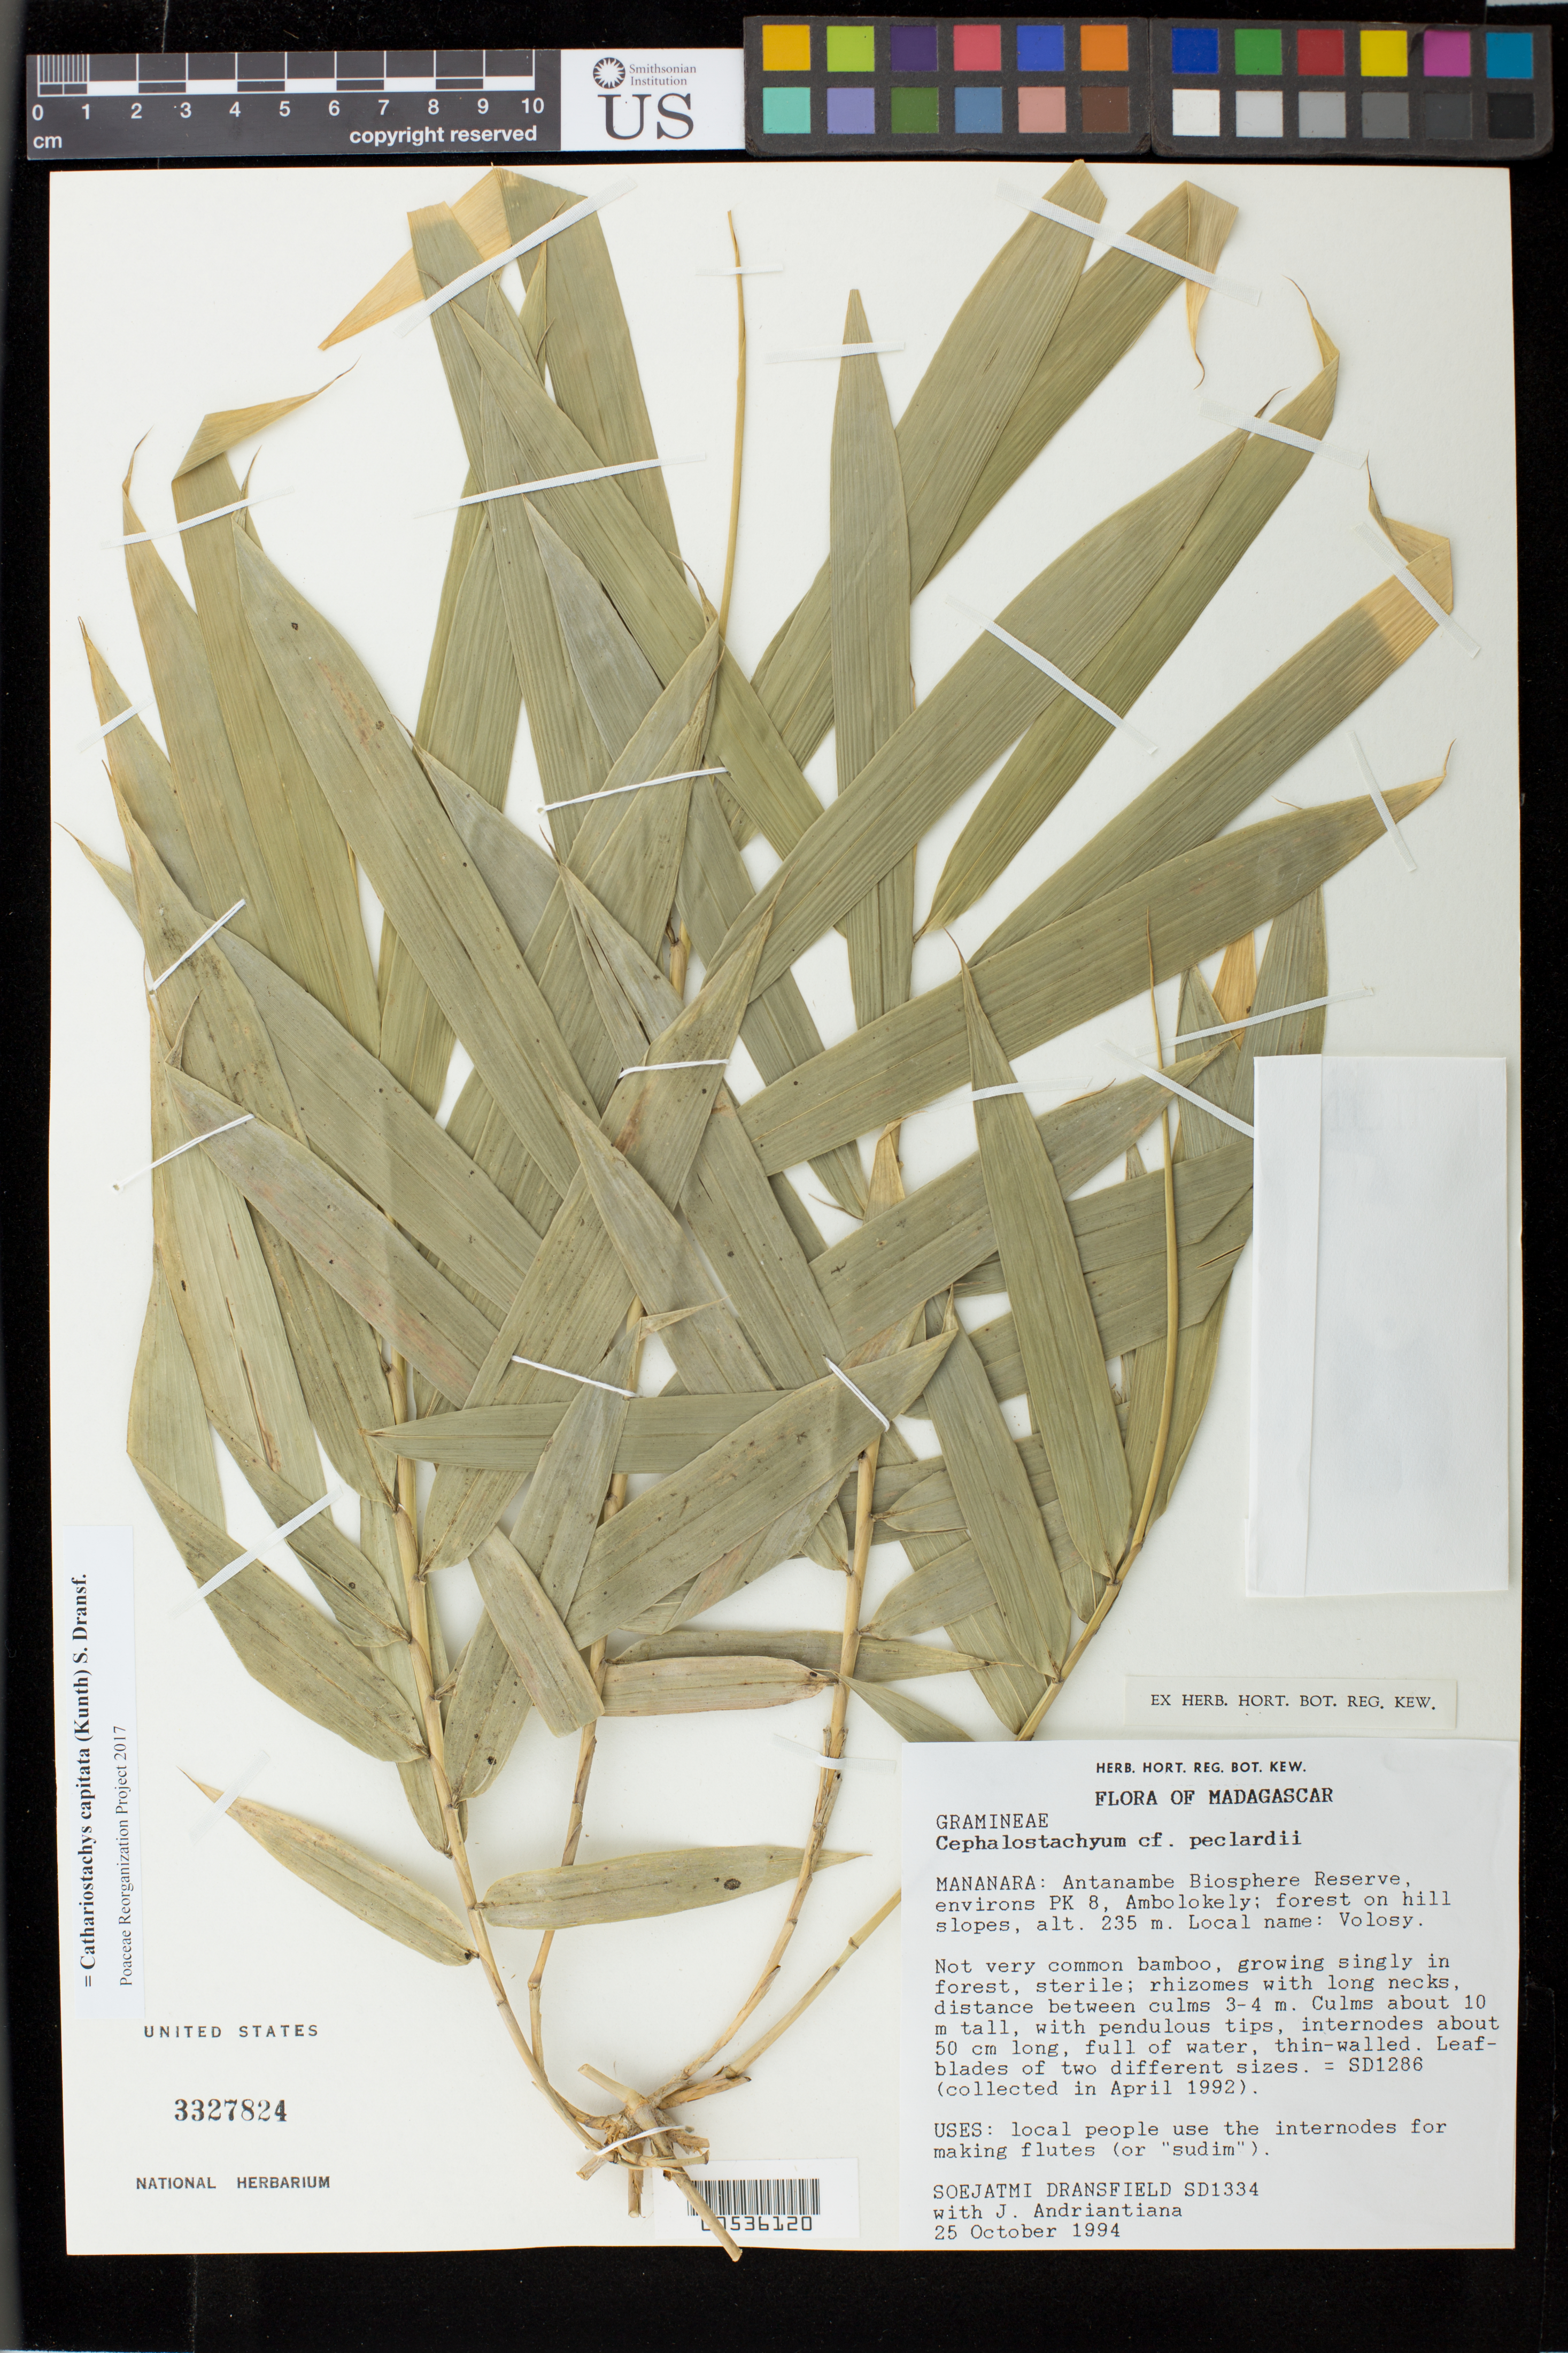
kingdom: Plantae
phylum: Tracheophyta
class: Liliopsida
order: Poales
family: Poaceae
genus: Cathariostachys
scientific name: Cathariostachys capitata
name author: (Kunth) S. Dransf.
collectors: S. Dransfield & J. Andriantiana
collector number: SD 1334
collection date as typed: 25 Oct 1994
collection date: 1994-10-25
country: Madagascar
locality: Mananara: Antanambe Biosphere Reserve, environs PK 8, Ambolokely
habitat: Forest on hill slopes.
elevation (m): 235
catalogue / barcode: US 3327824